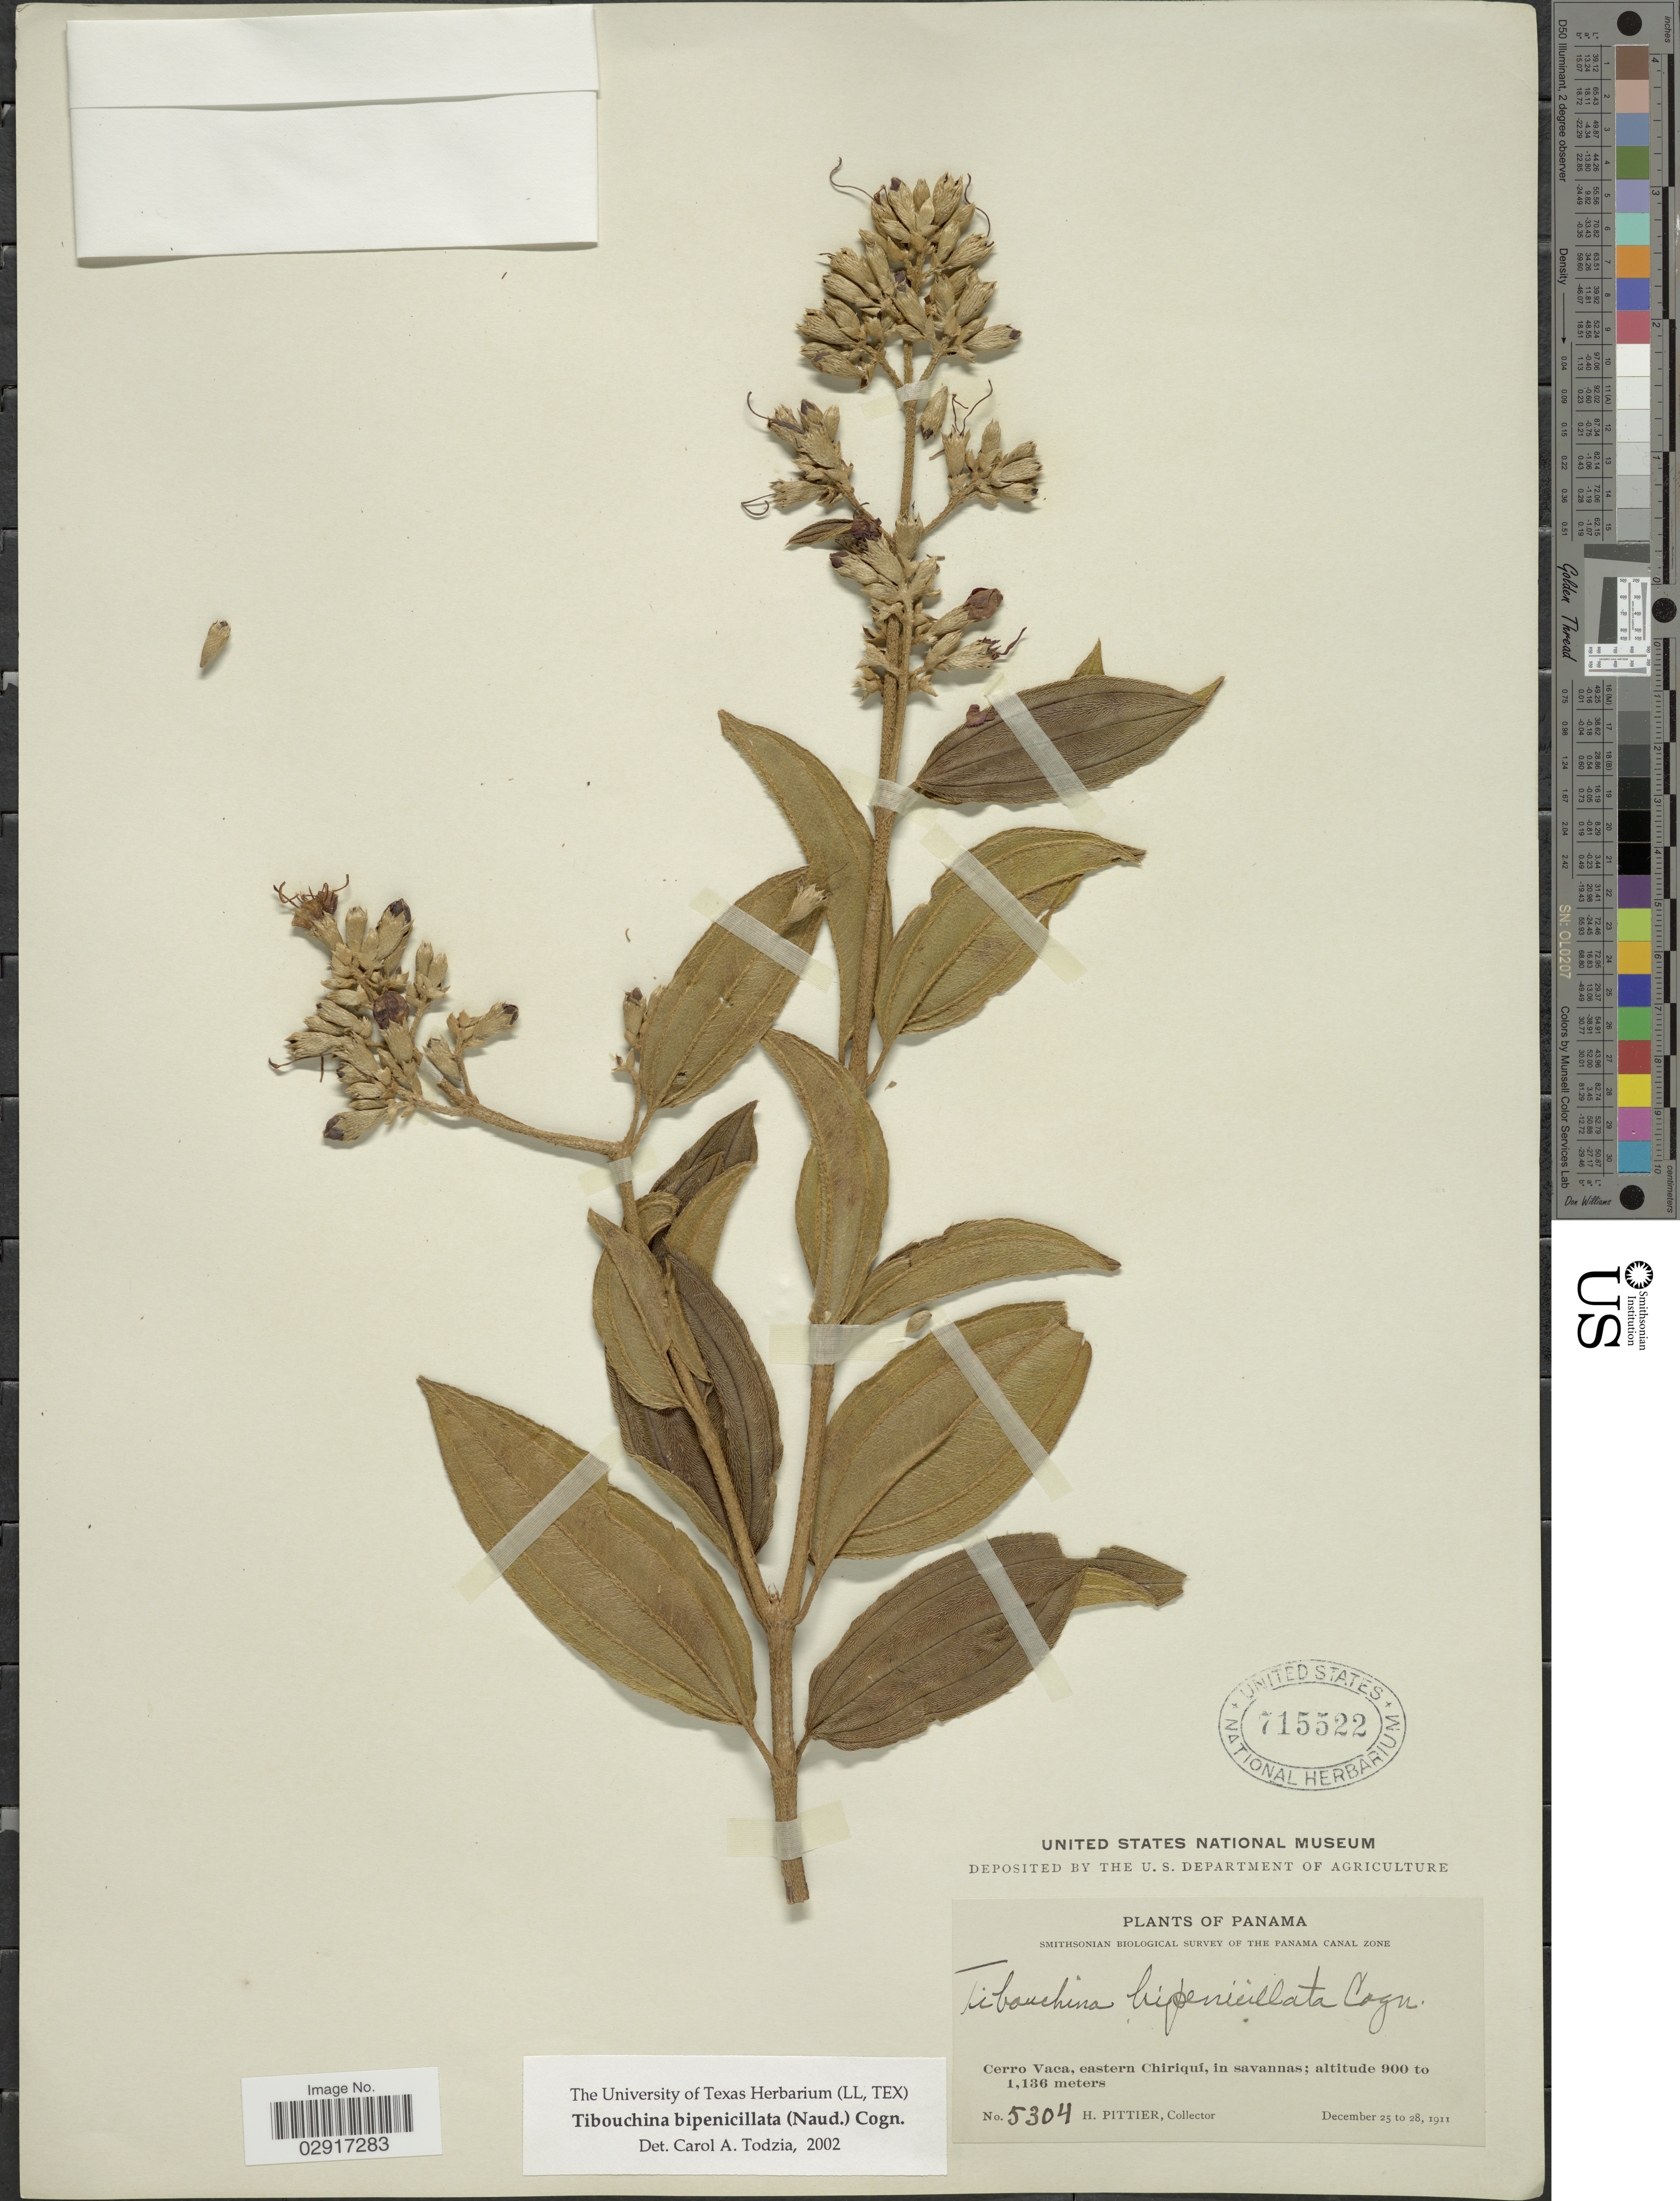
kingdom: Plantae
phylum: Tracheophyta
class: Magnoliopsida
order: Myrtales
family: Melastomataceae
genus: Tibouchina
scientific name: Tibouchina bipenicillata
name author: (Naudin) Cogn.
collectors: H. F. Pittier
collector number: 5304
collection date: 1911-12-25/1911-12-28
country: Panama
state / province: Chiriqui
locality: Cerro Vaca, eastern Chiriquí.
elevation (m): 900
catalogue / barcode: US 715522